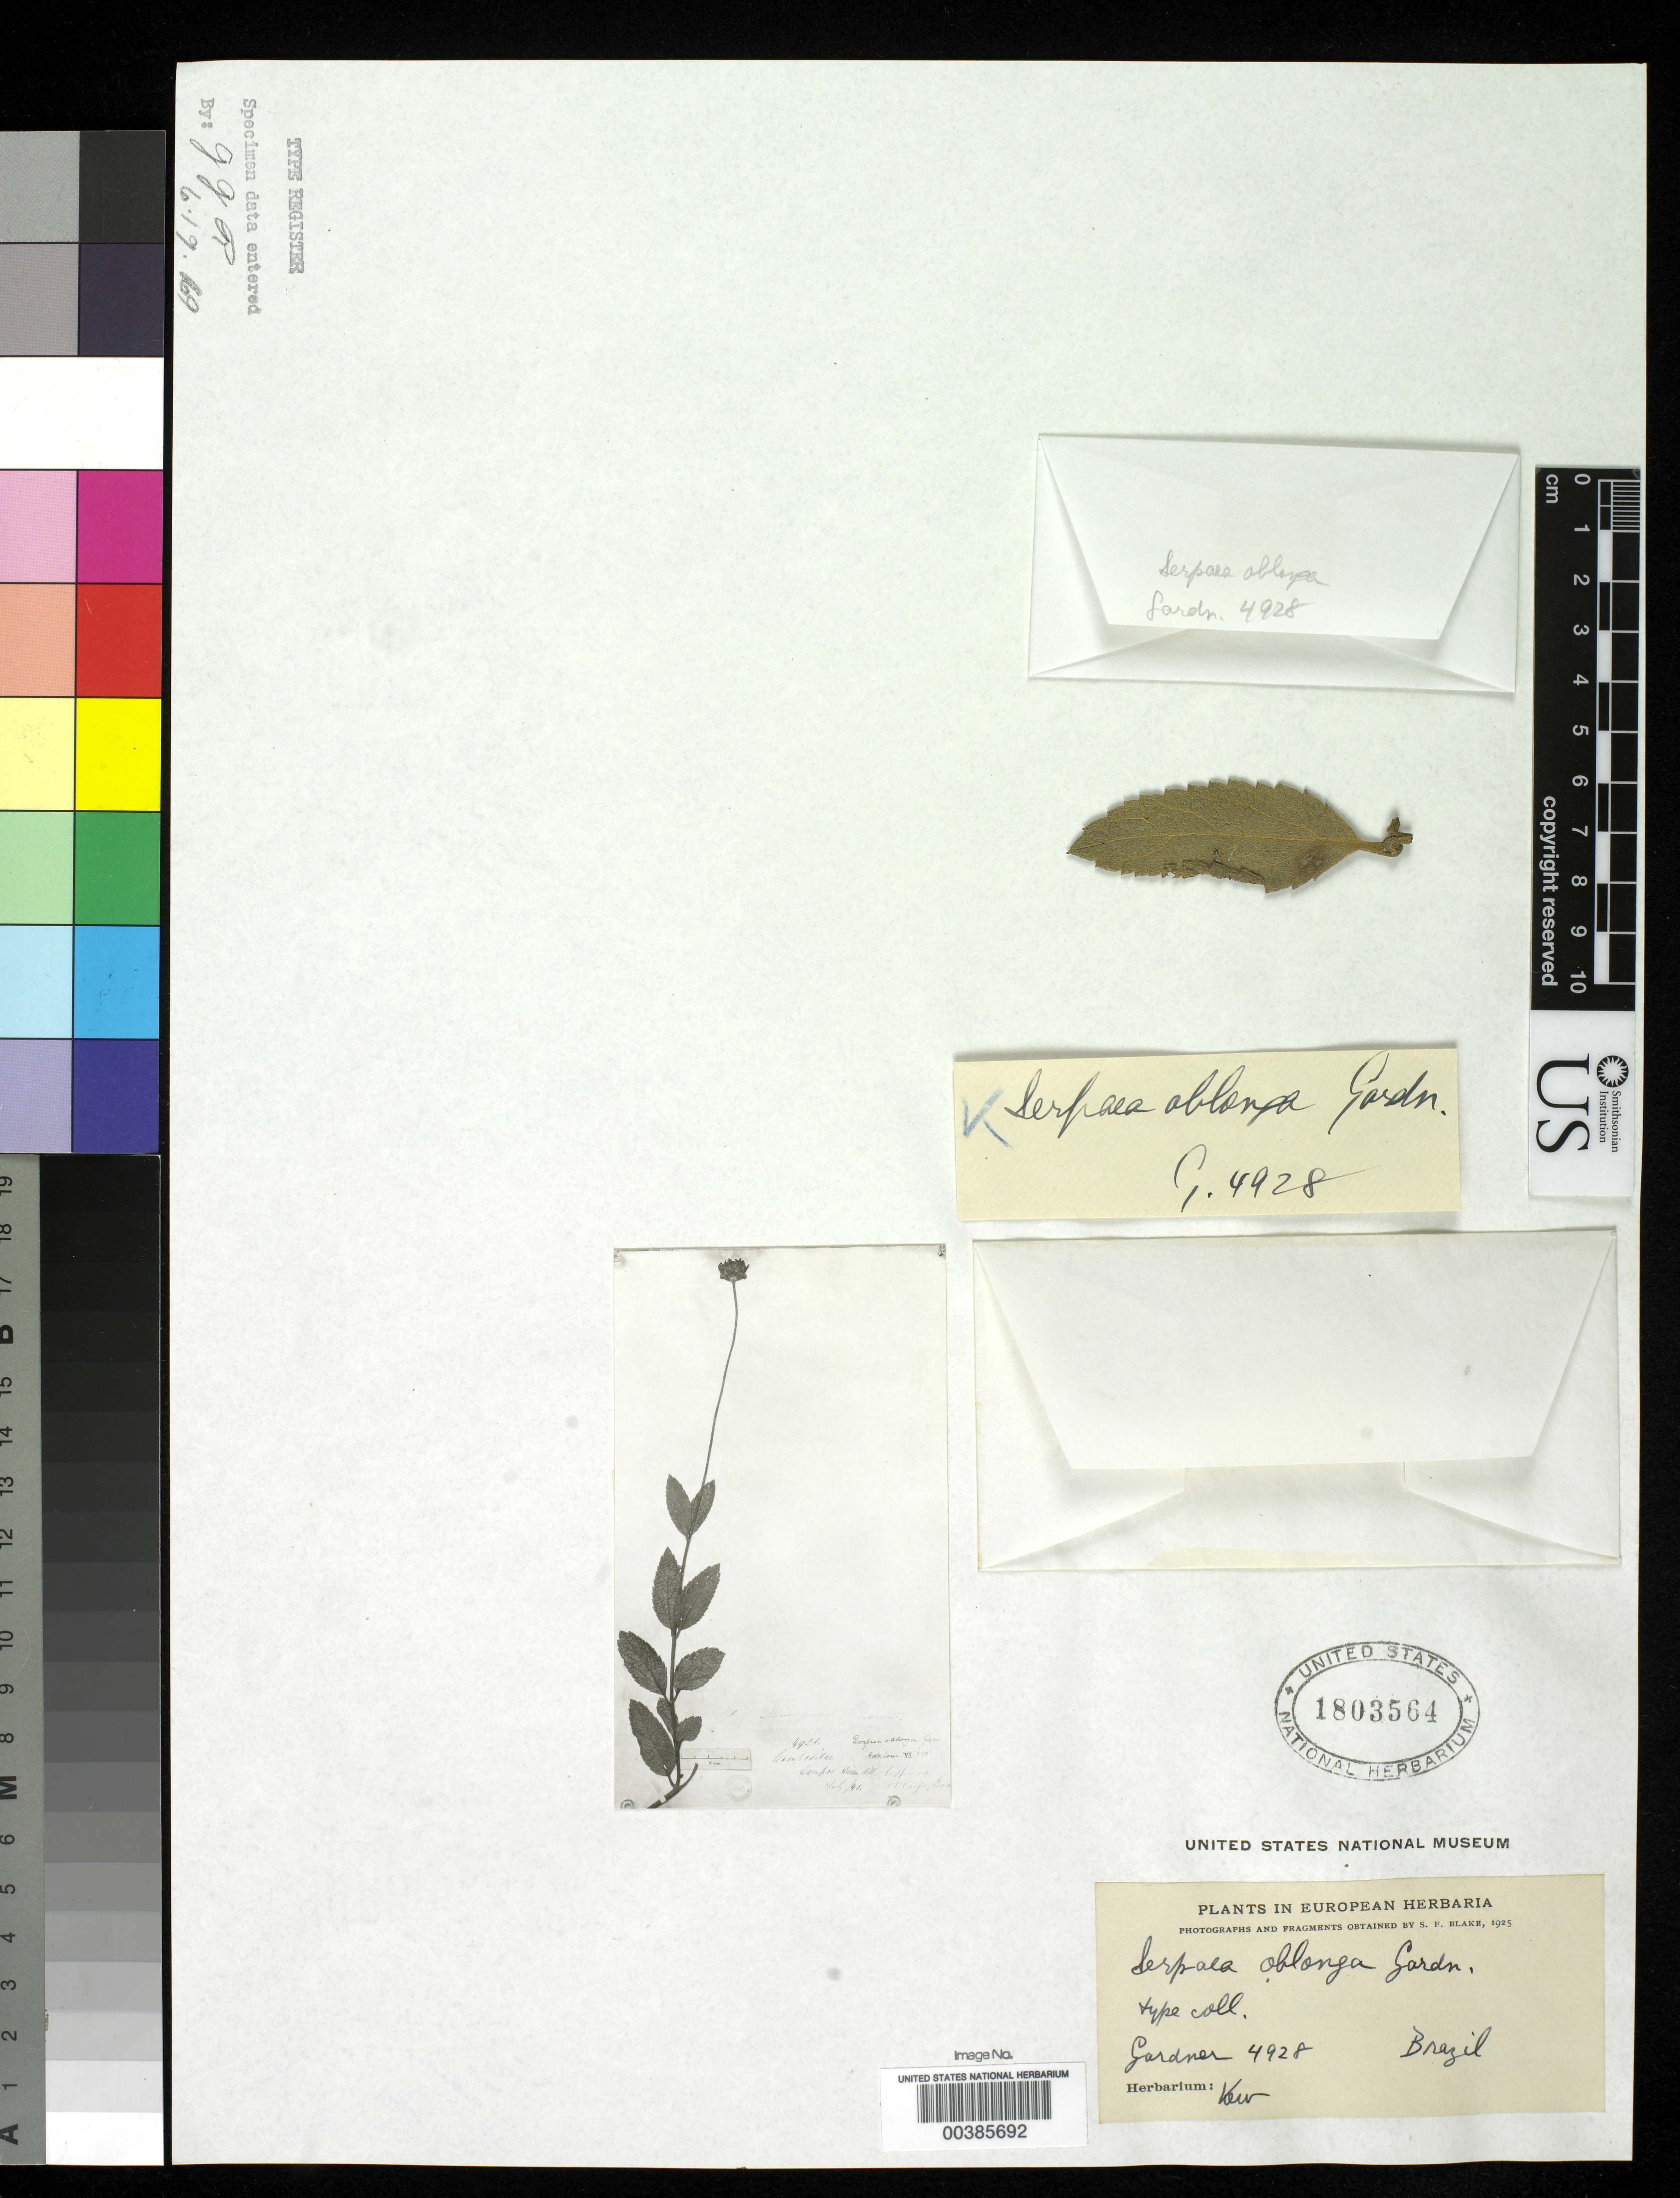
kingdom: Plantae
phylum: Tracheophyta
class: Magnoliopsida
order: Asterales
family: Asteraceae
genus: Serpaea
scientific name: Serpaea oblonga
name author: Gardner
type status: Isotype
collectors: G. Gardner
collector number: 4928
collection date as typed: Jul 1840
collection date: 1840-07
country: Brazil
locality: Campos in Diamond Dist.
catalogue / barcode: US 1803564